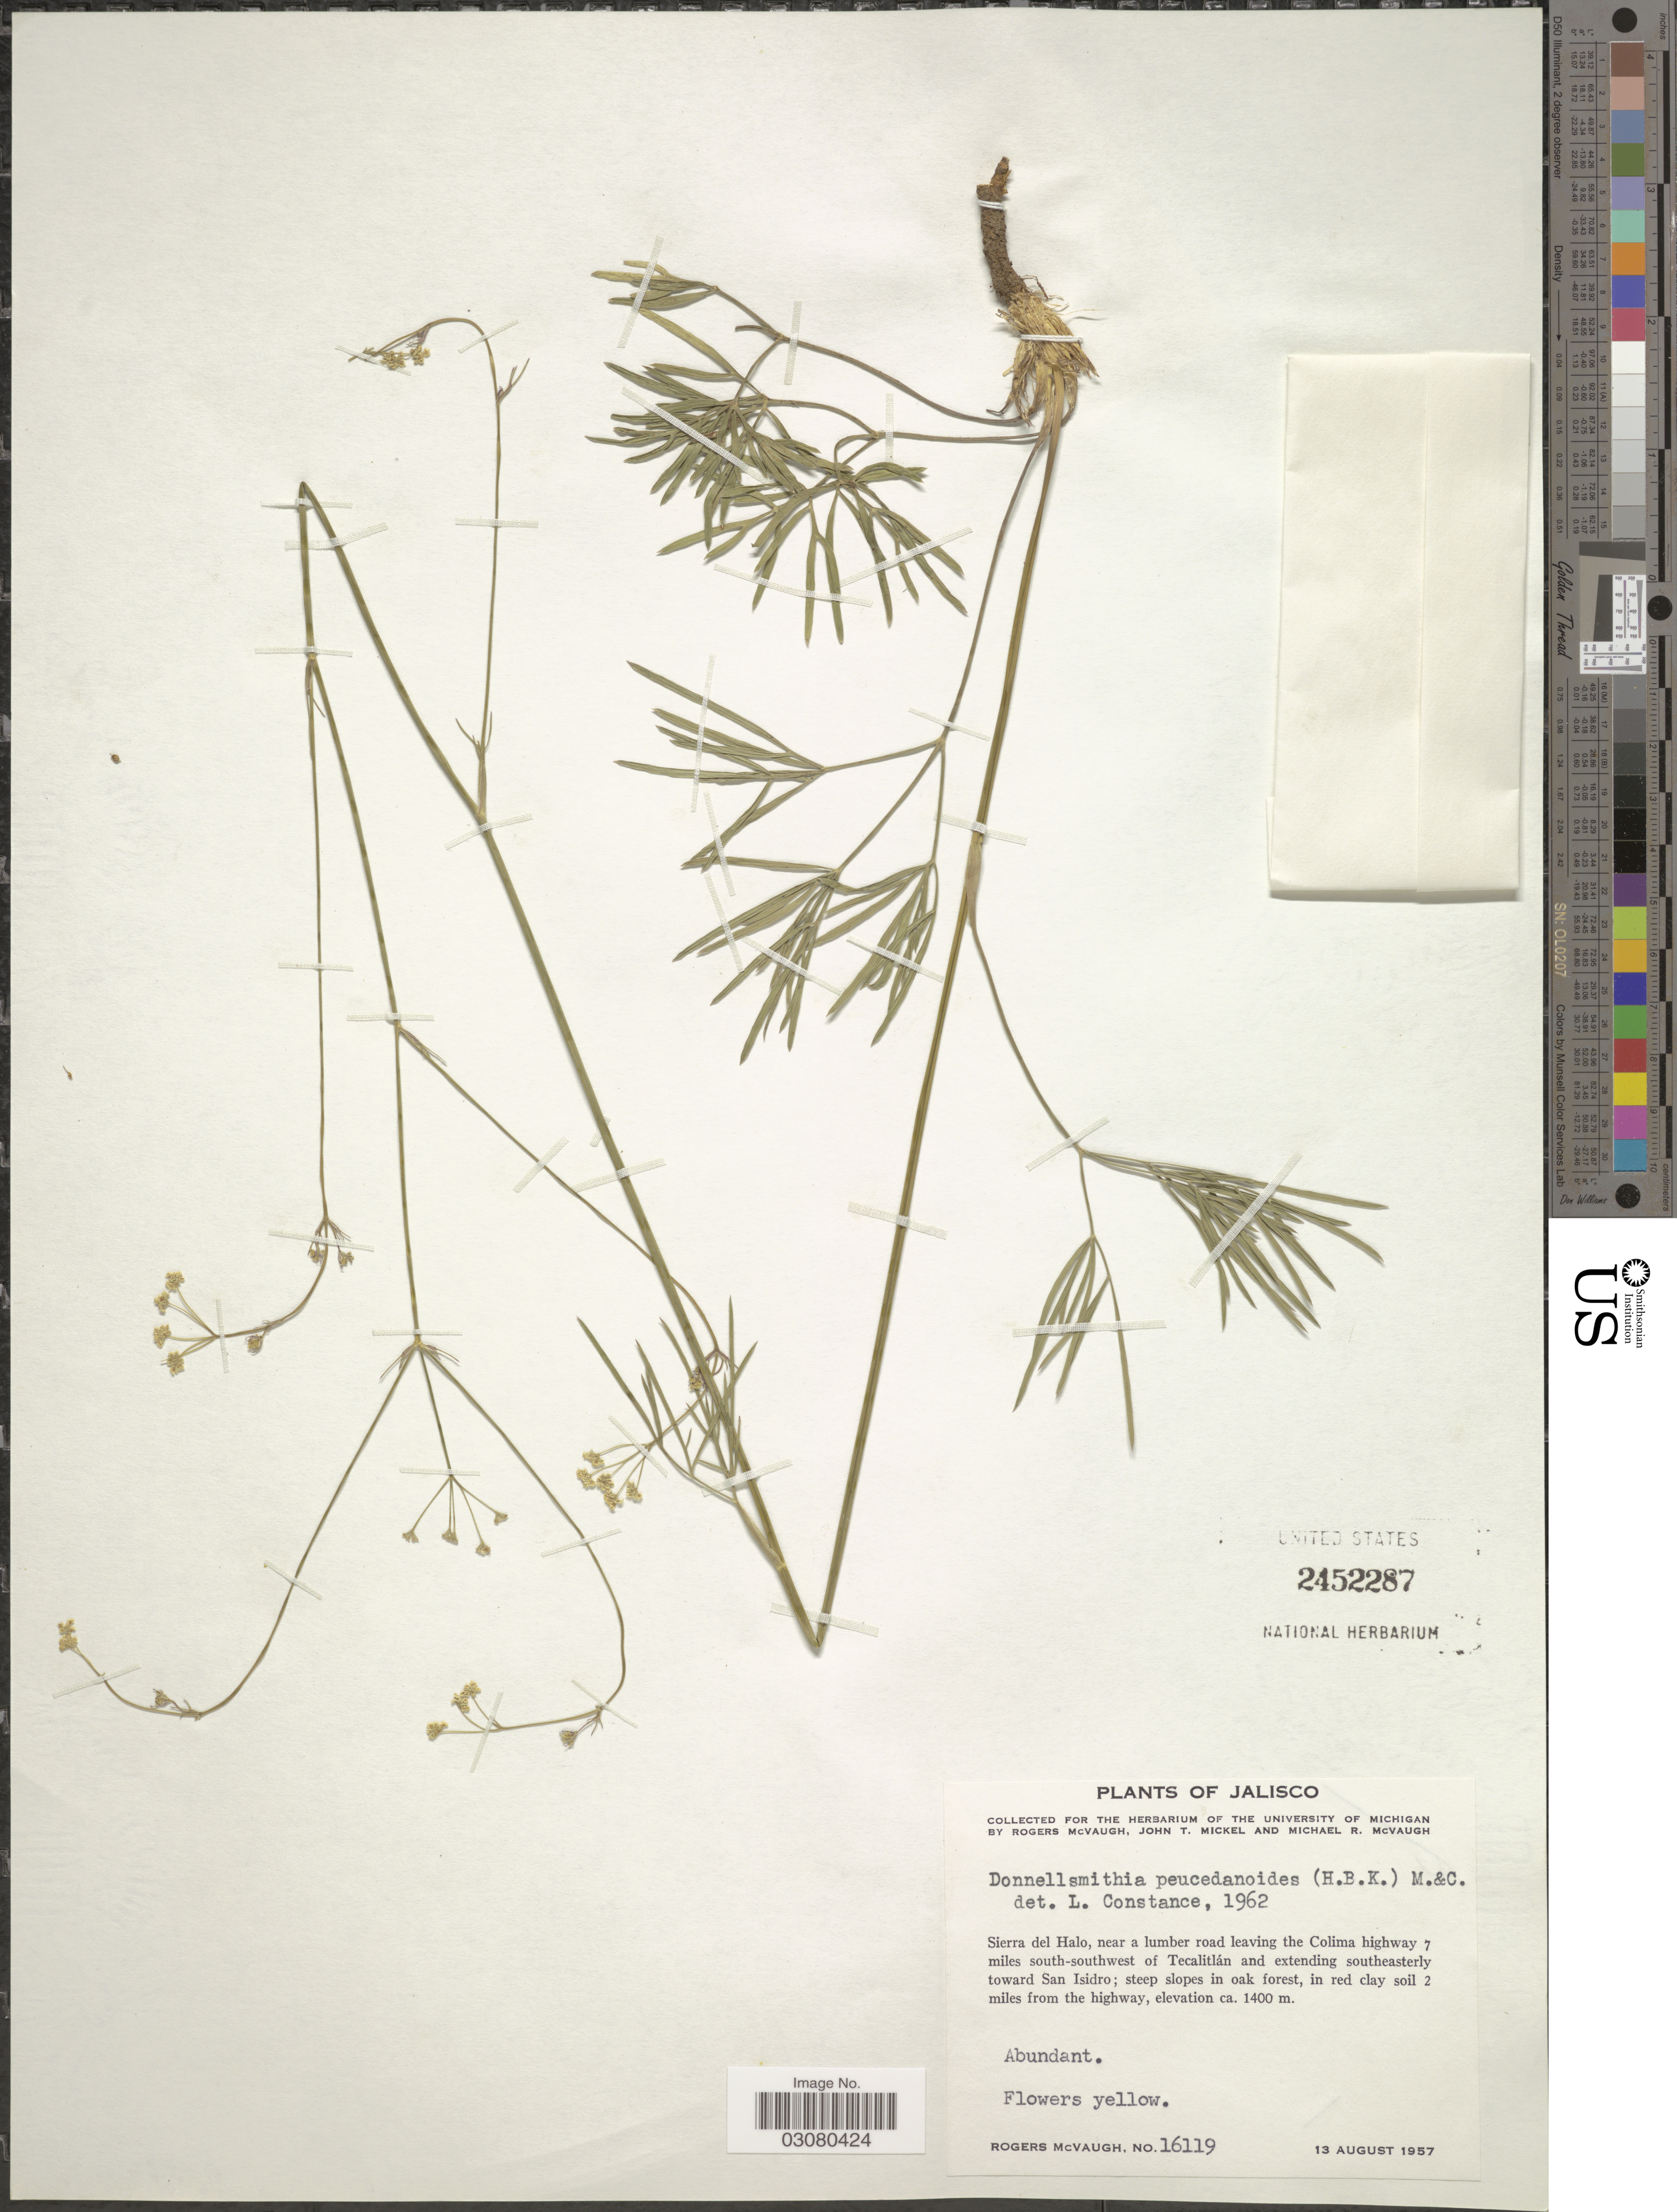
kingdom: Plantae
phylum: Tracheophyta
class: Magnoliopsida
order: Apiales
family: Apiaceae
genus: Donnellsmithia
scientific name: Donnellsmithia peucedanoides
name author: (Kunth) Mathias & Constance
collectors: R. McVaugh, J. T. Mickel & M. R. McVaugh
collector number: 16119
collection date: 1957-08-13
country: Mexico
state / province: Jalisco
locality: Sierra del Halo, near a lumber road leaving the Colima highway 7 miles south-southwest of Tecalitlán and extending southeasterly toward San Isidro; steep slopes in oak forest, in red clay soil 2 miles from the highway.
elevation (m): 1400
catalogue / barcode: US 2452287